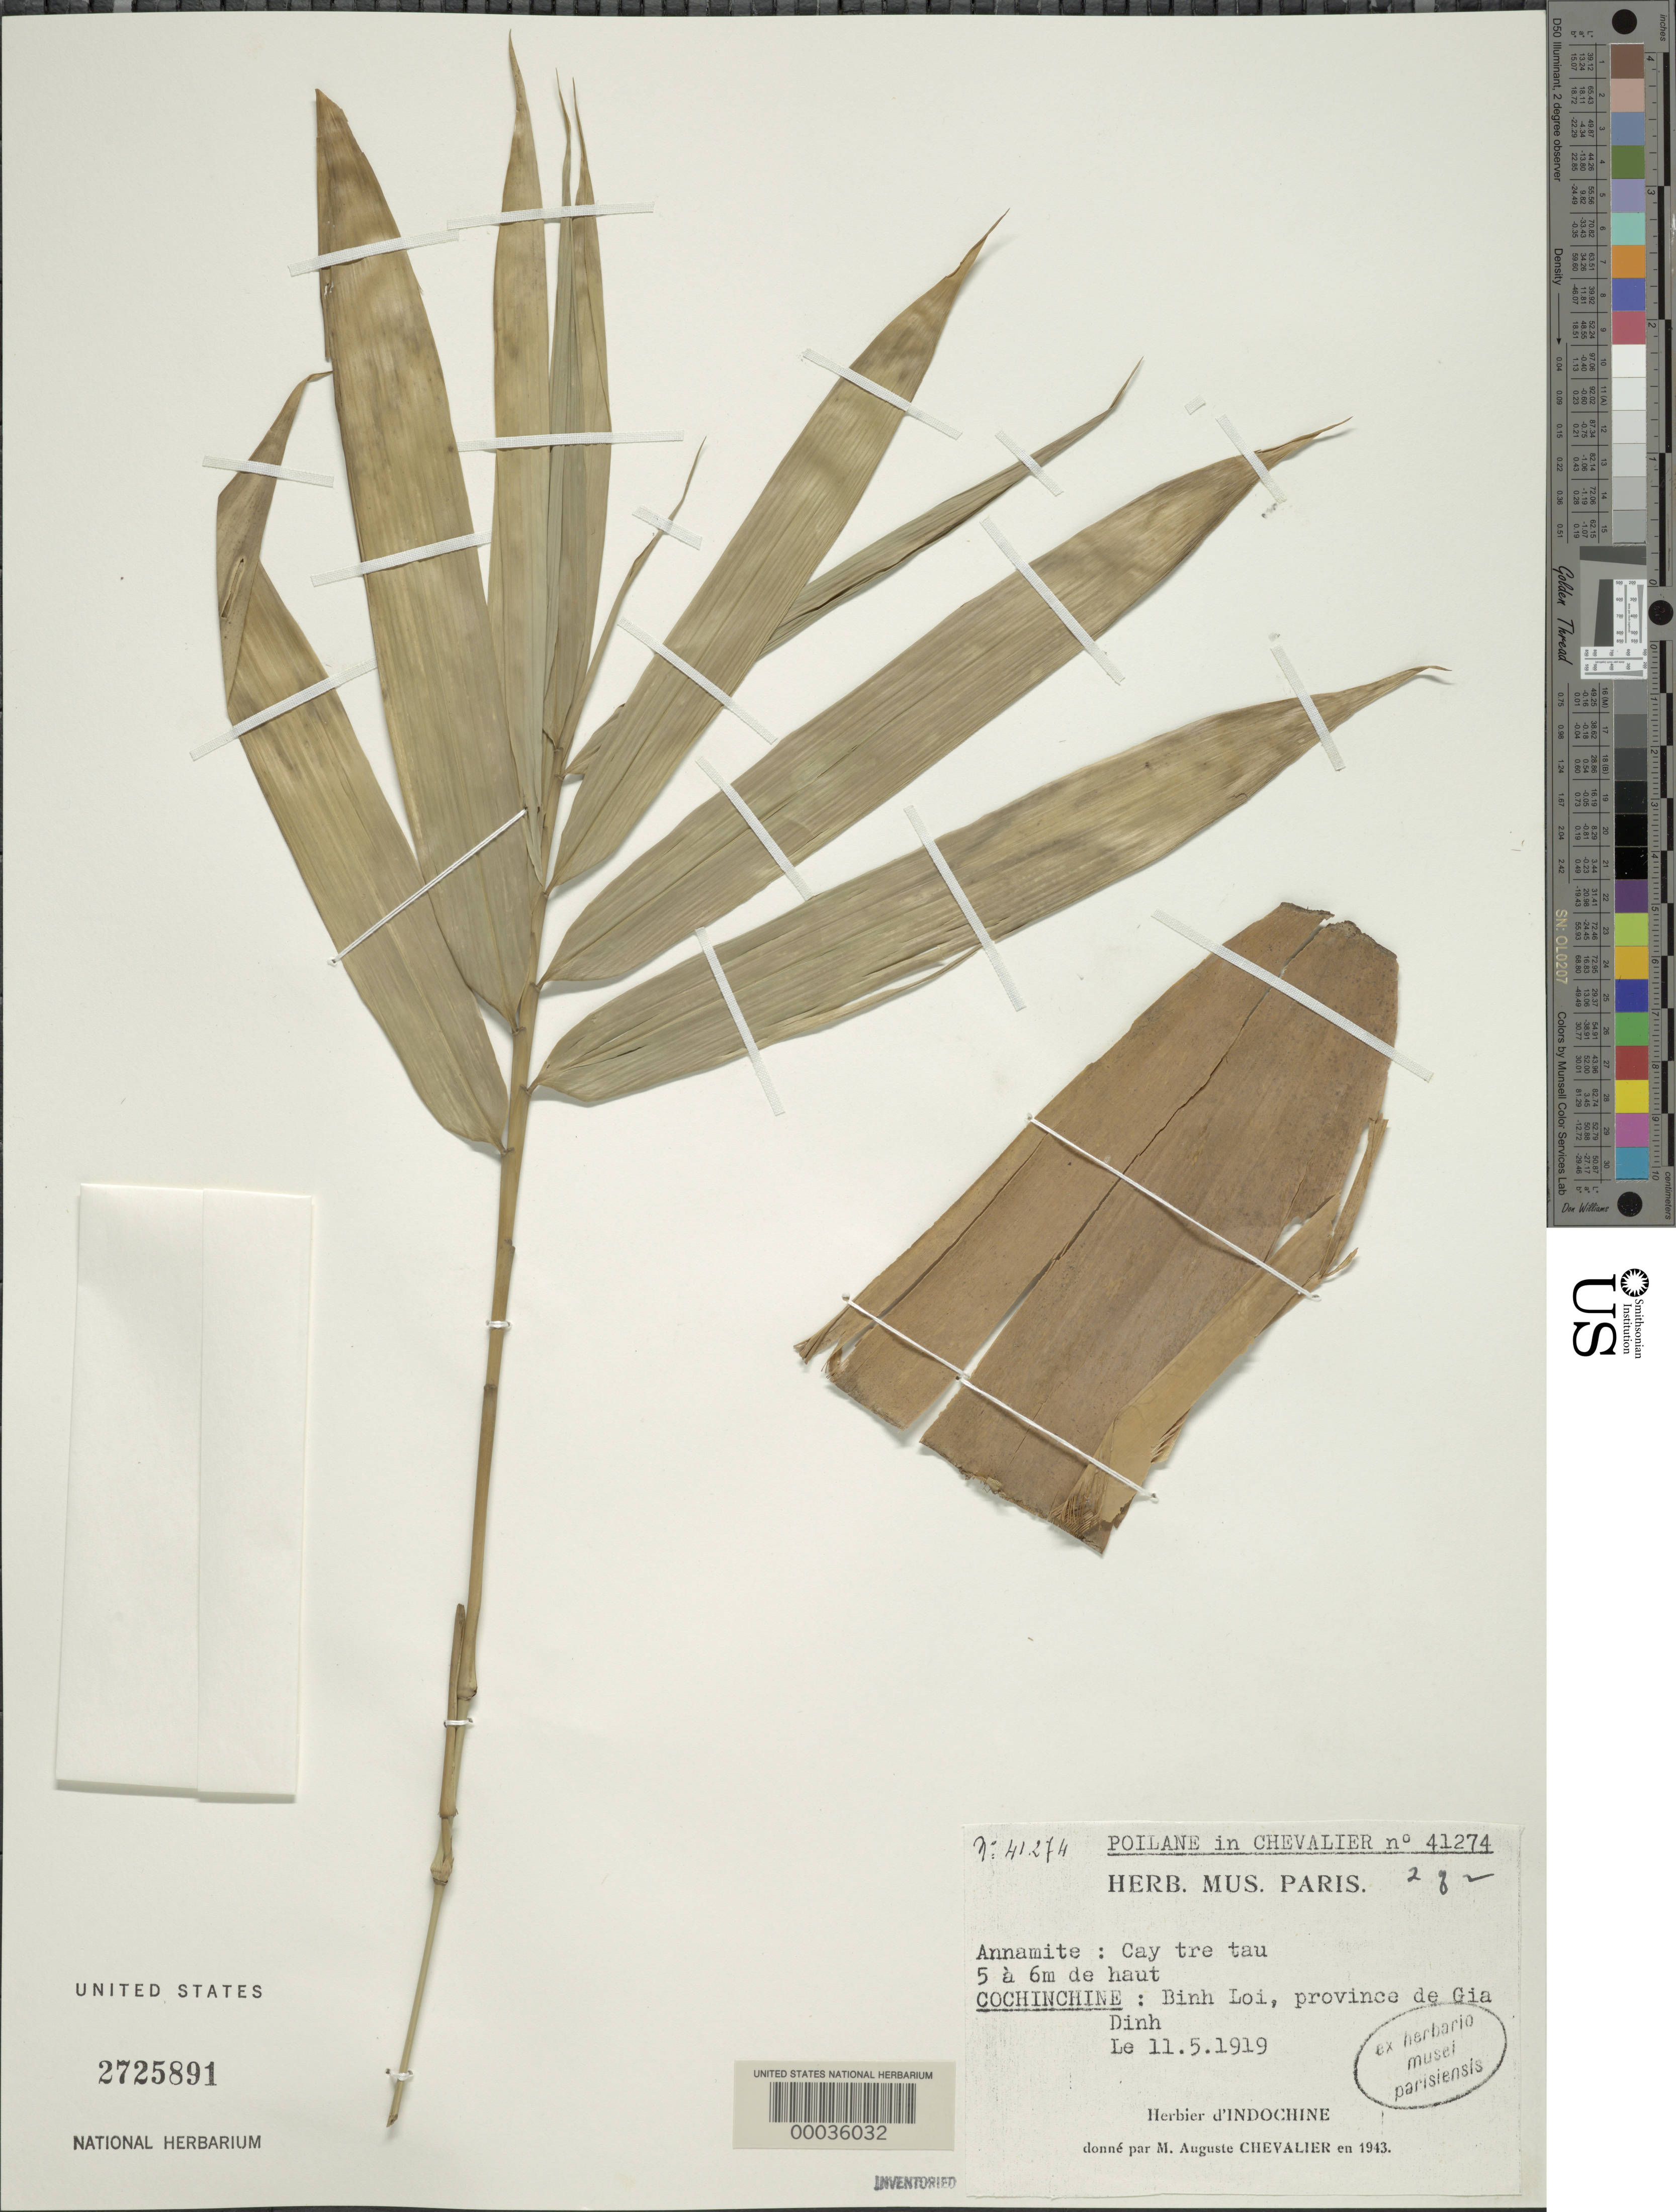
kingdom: Plantae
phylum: Tracheophyta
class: Liliopsida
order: Poales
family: Poaceae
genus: Dendrocalamus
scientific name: Dendrocalamus sp.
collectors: A. J. Chevalier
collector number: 41274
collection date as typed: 05 Nov 1919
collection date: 1919-11-05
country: Vietnam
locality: Cochinchine, Binh Loi, province de Gia Dinh, South Vietnam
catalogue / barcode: US 2725891